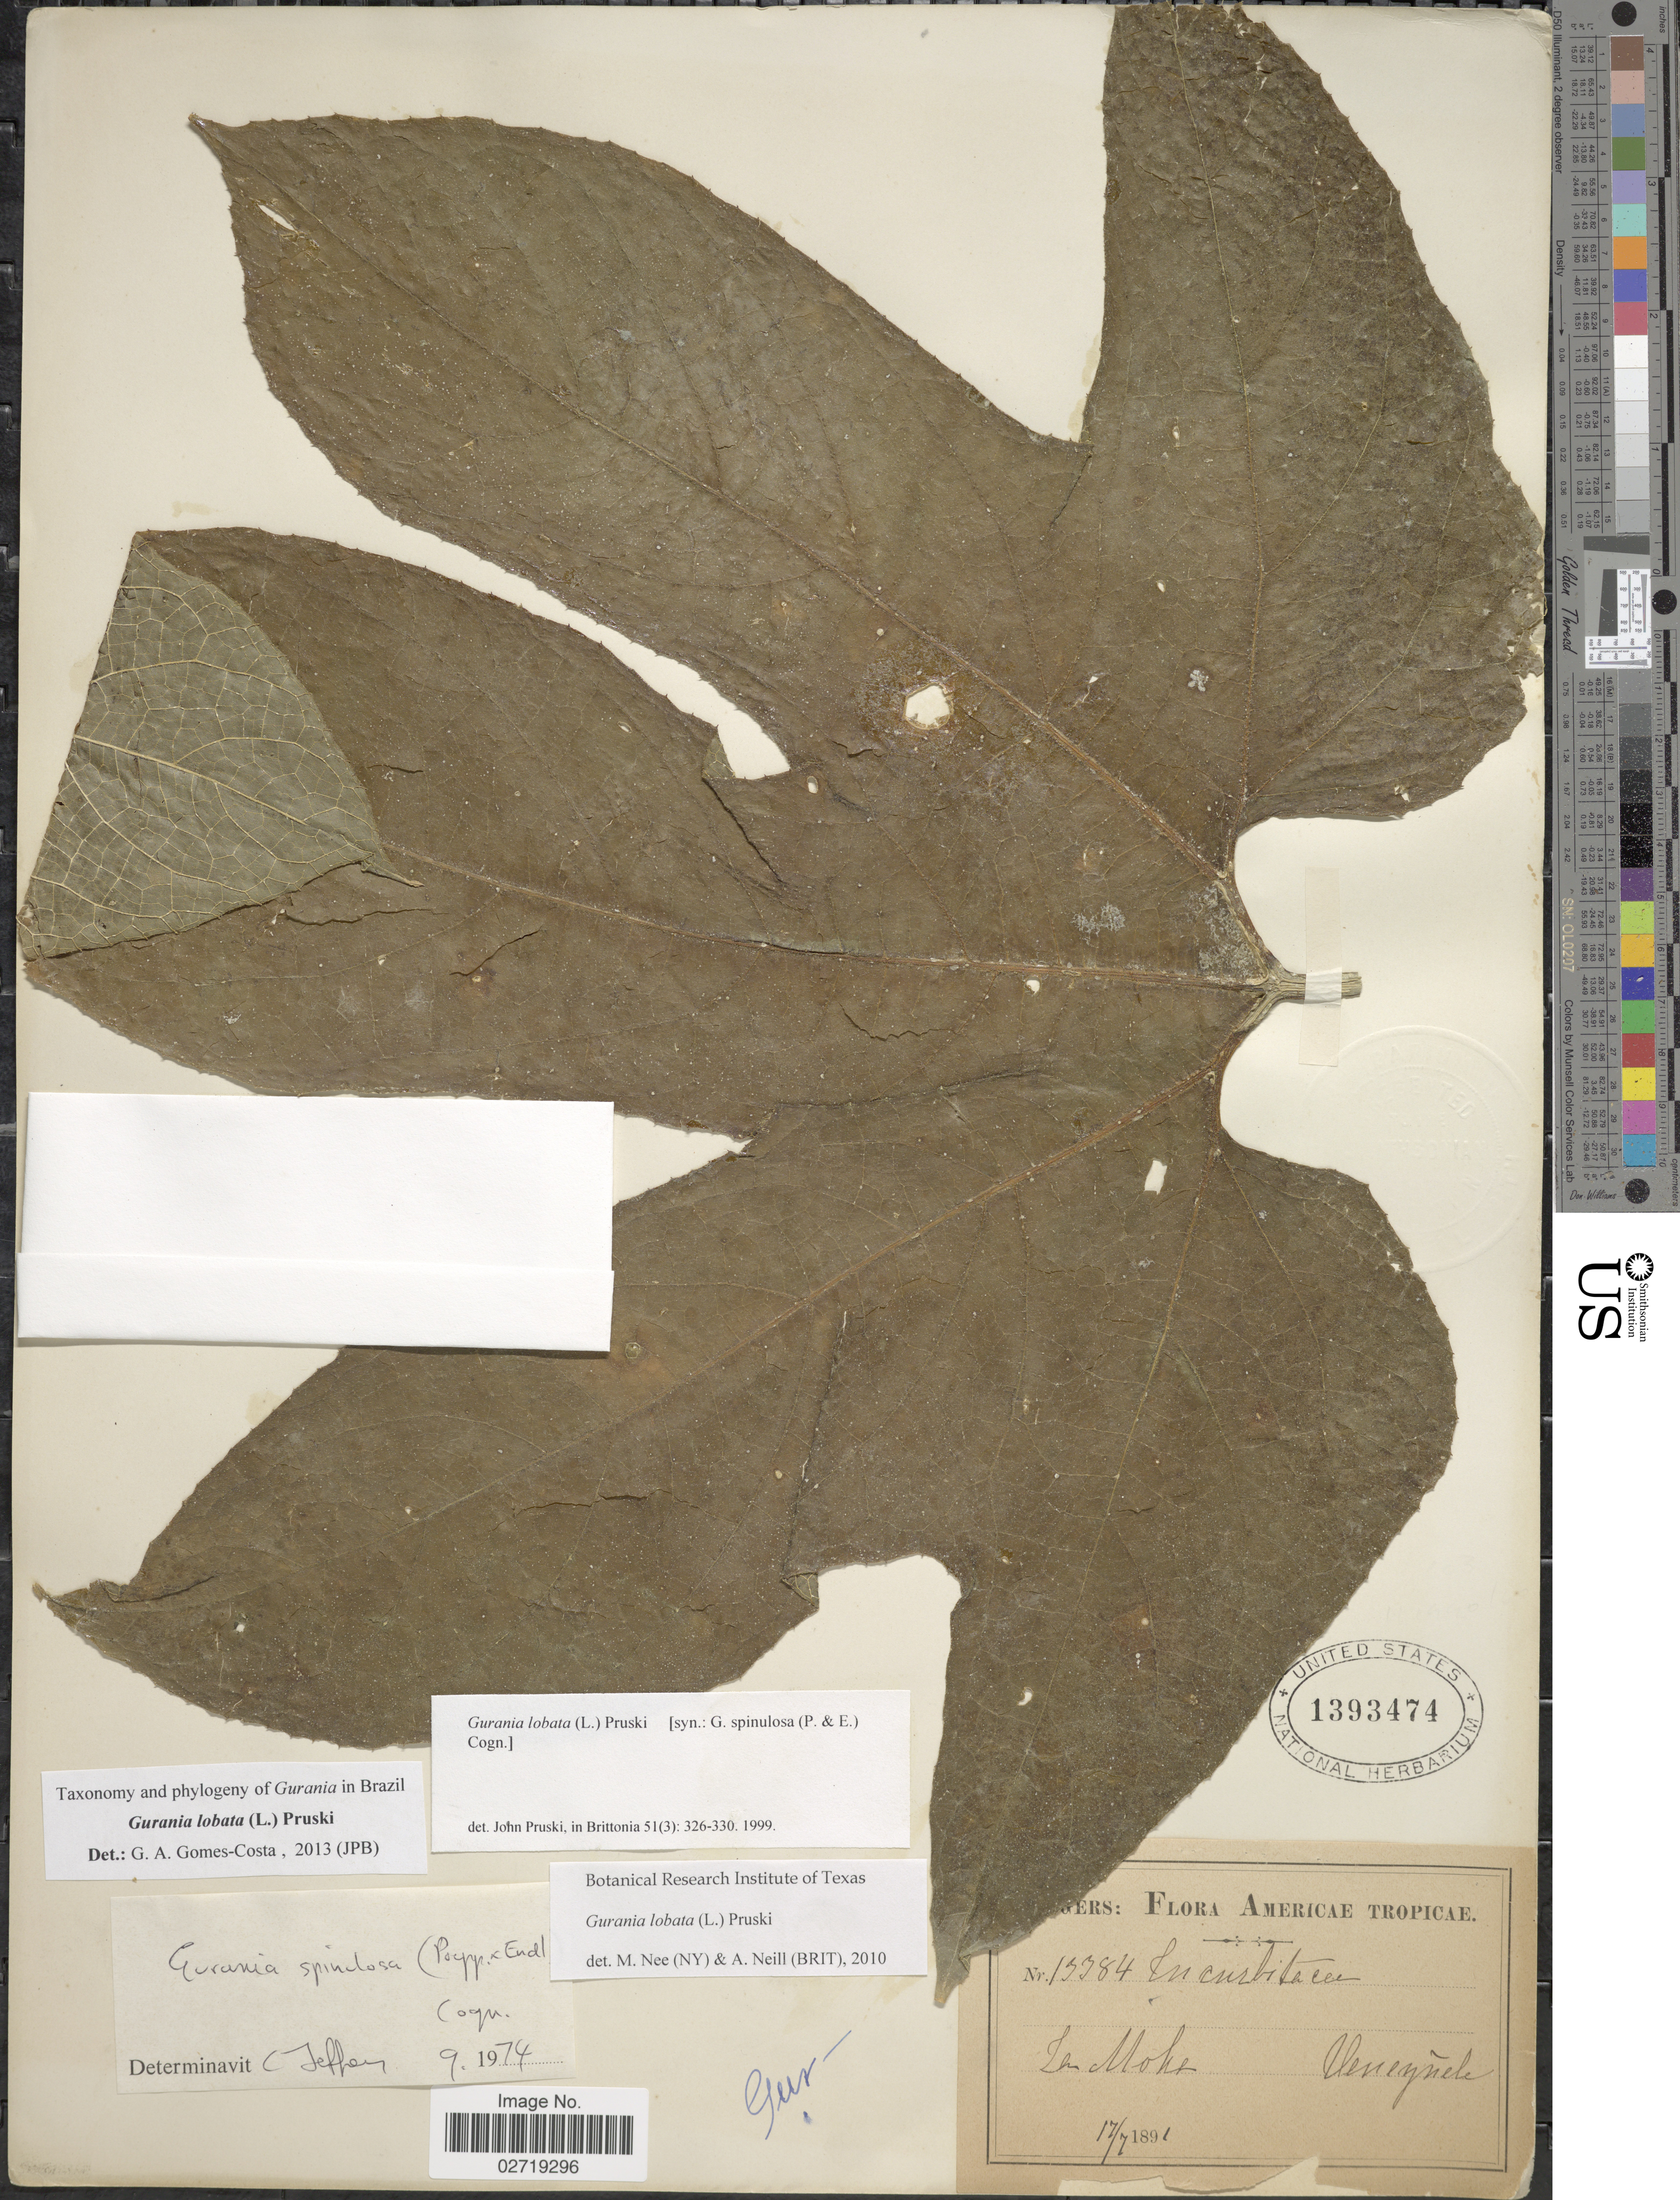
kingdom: Plantae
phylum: Tracheophyta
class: Magnoliopsida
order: Cucurbitales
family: Cucurbitaceae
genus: Gurania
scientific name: Gurania lobata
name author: (L.) Pruski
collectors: -. Eggers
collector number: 13384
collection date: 1891-07-17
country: Venezuela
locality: La Mohe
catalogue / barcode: US 1393474